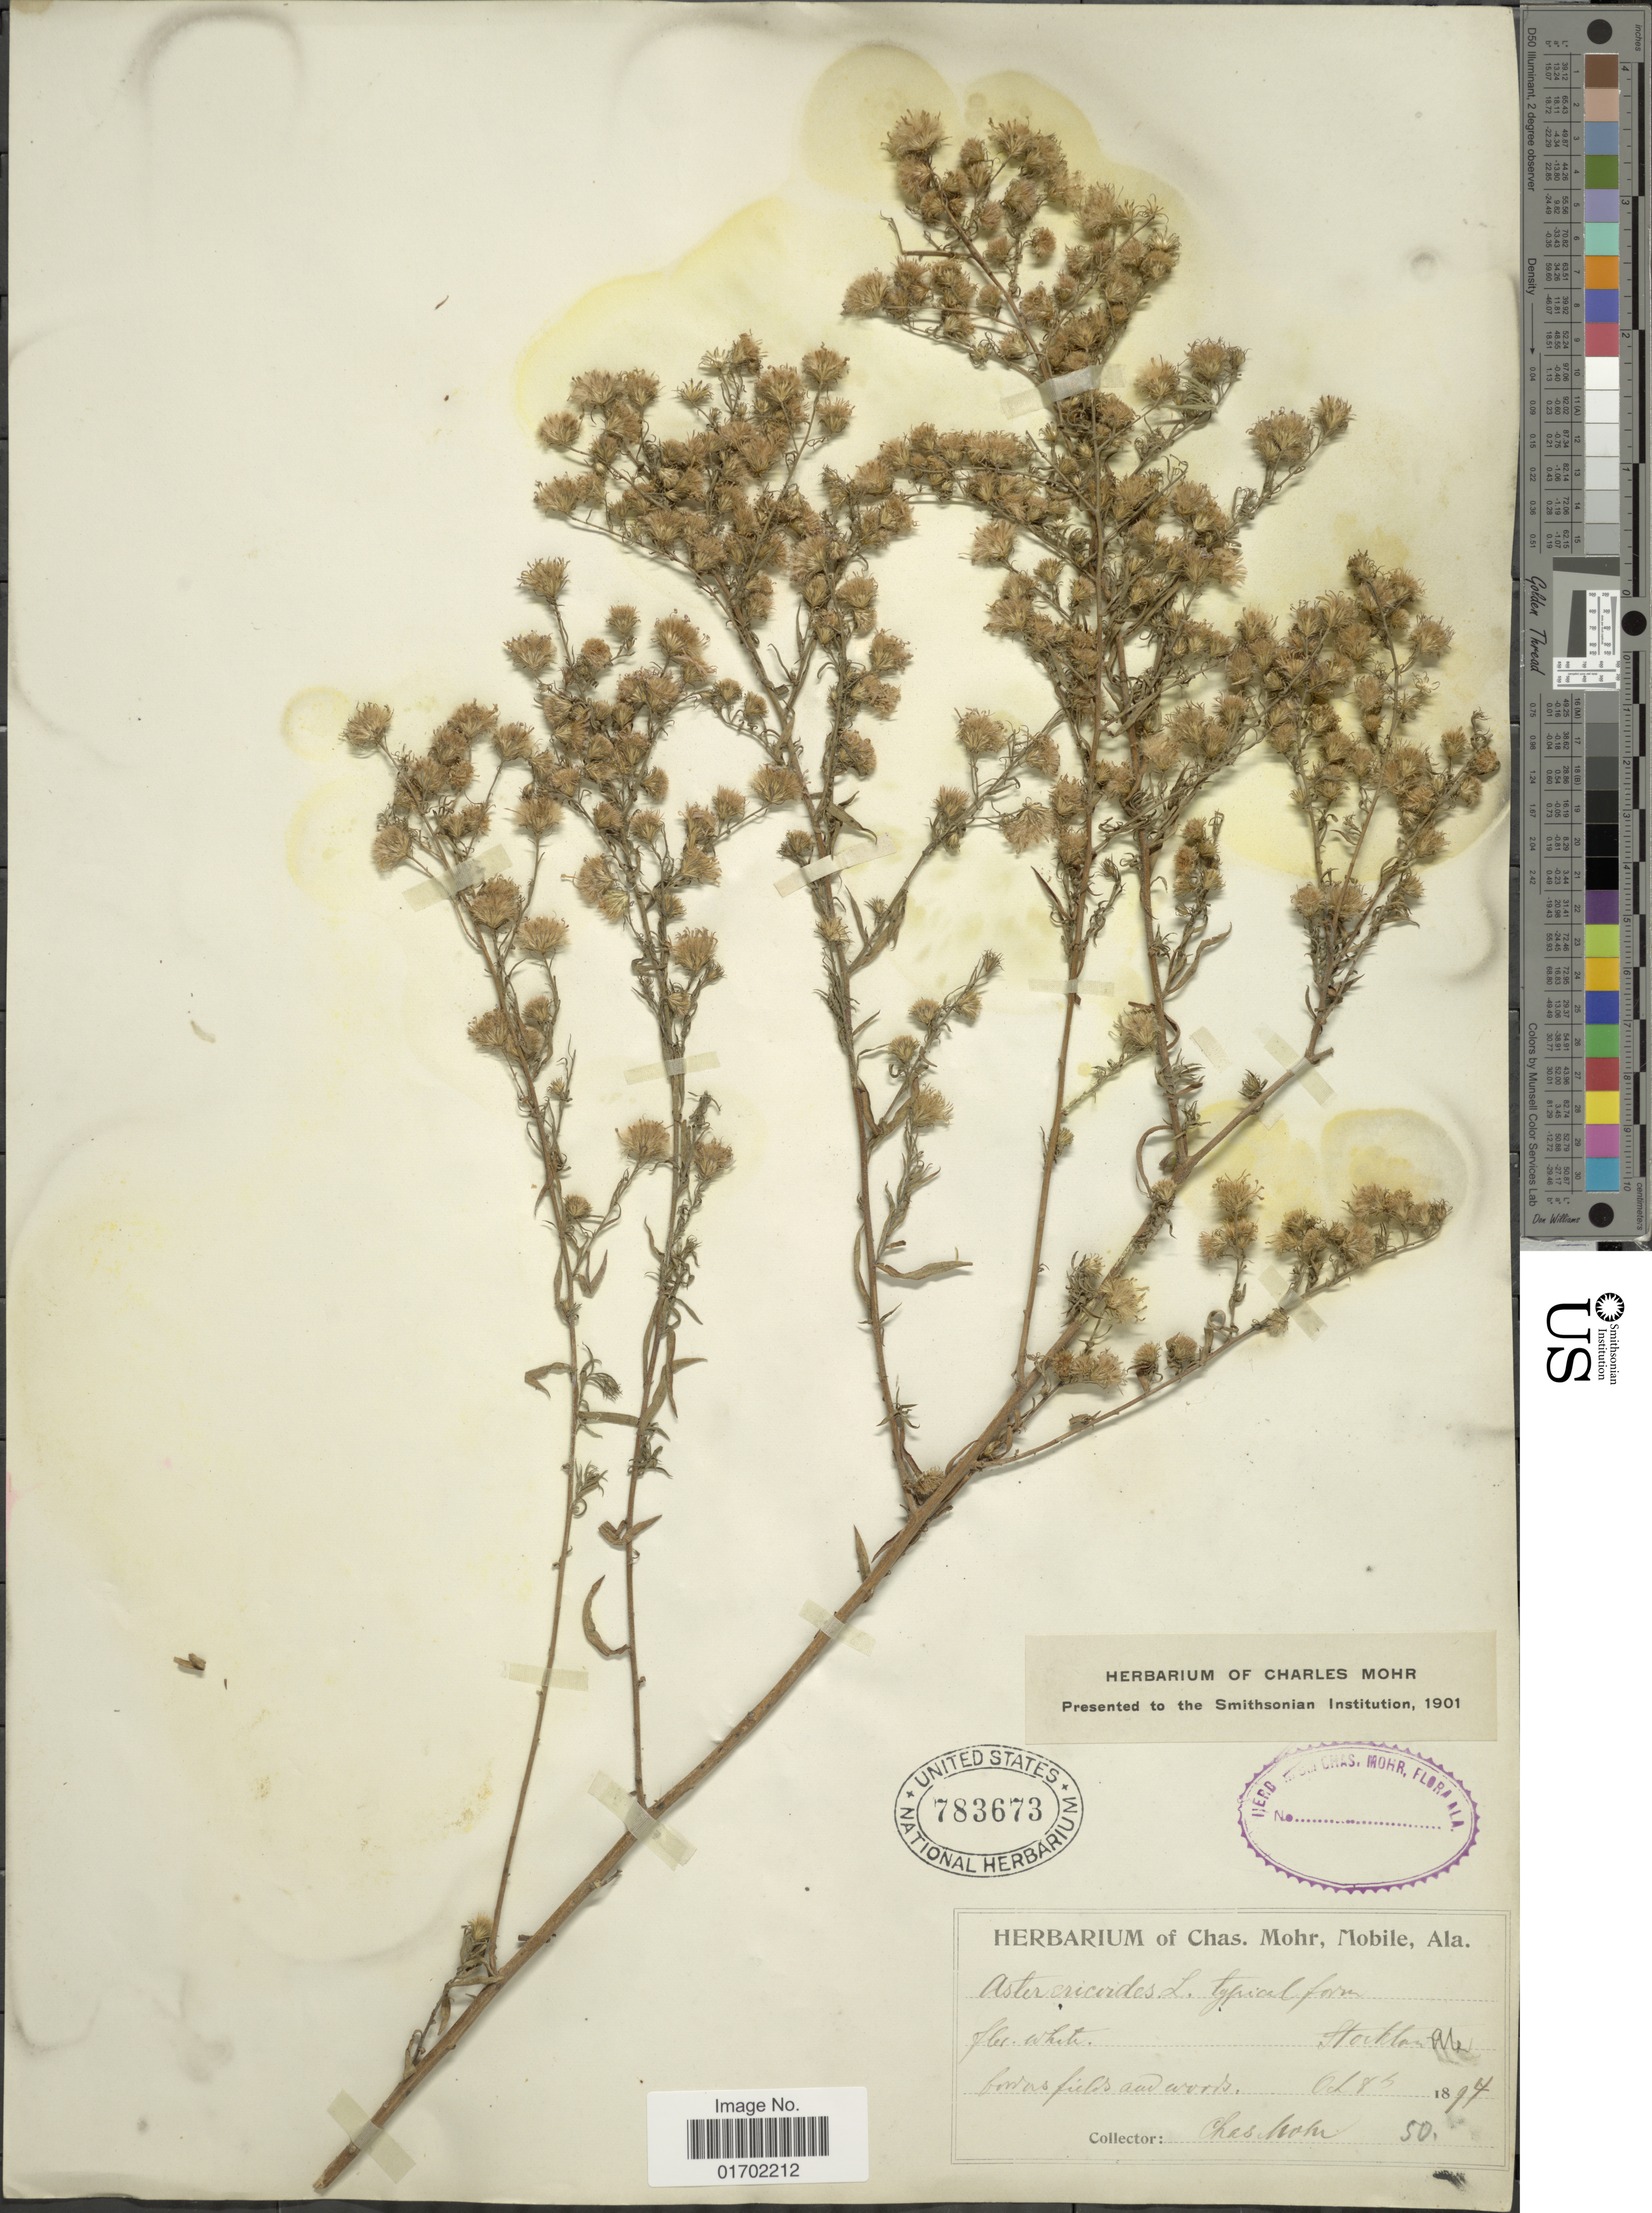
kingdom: Plantae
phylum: Tracheophyta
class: Magnoliopsida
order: Asterales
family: Asteraceae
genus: Symphyotrichum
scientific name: Symphyotrichum pilosum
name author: (Willd.) G.L. Nesom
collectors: Mohr, C. T. (herbarium)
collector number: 50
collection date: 1894-10-08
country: United States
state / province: Maine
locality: Stockton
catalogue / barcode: US 783673